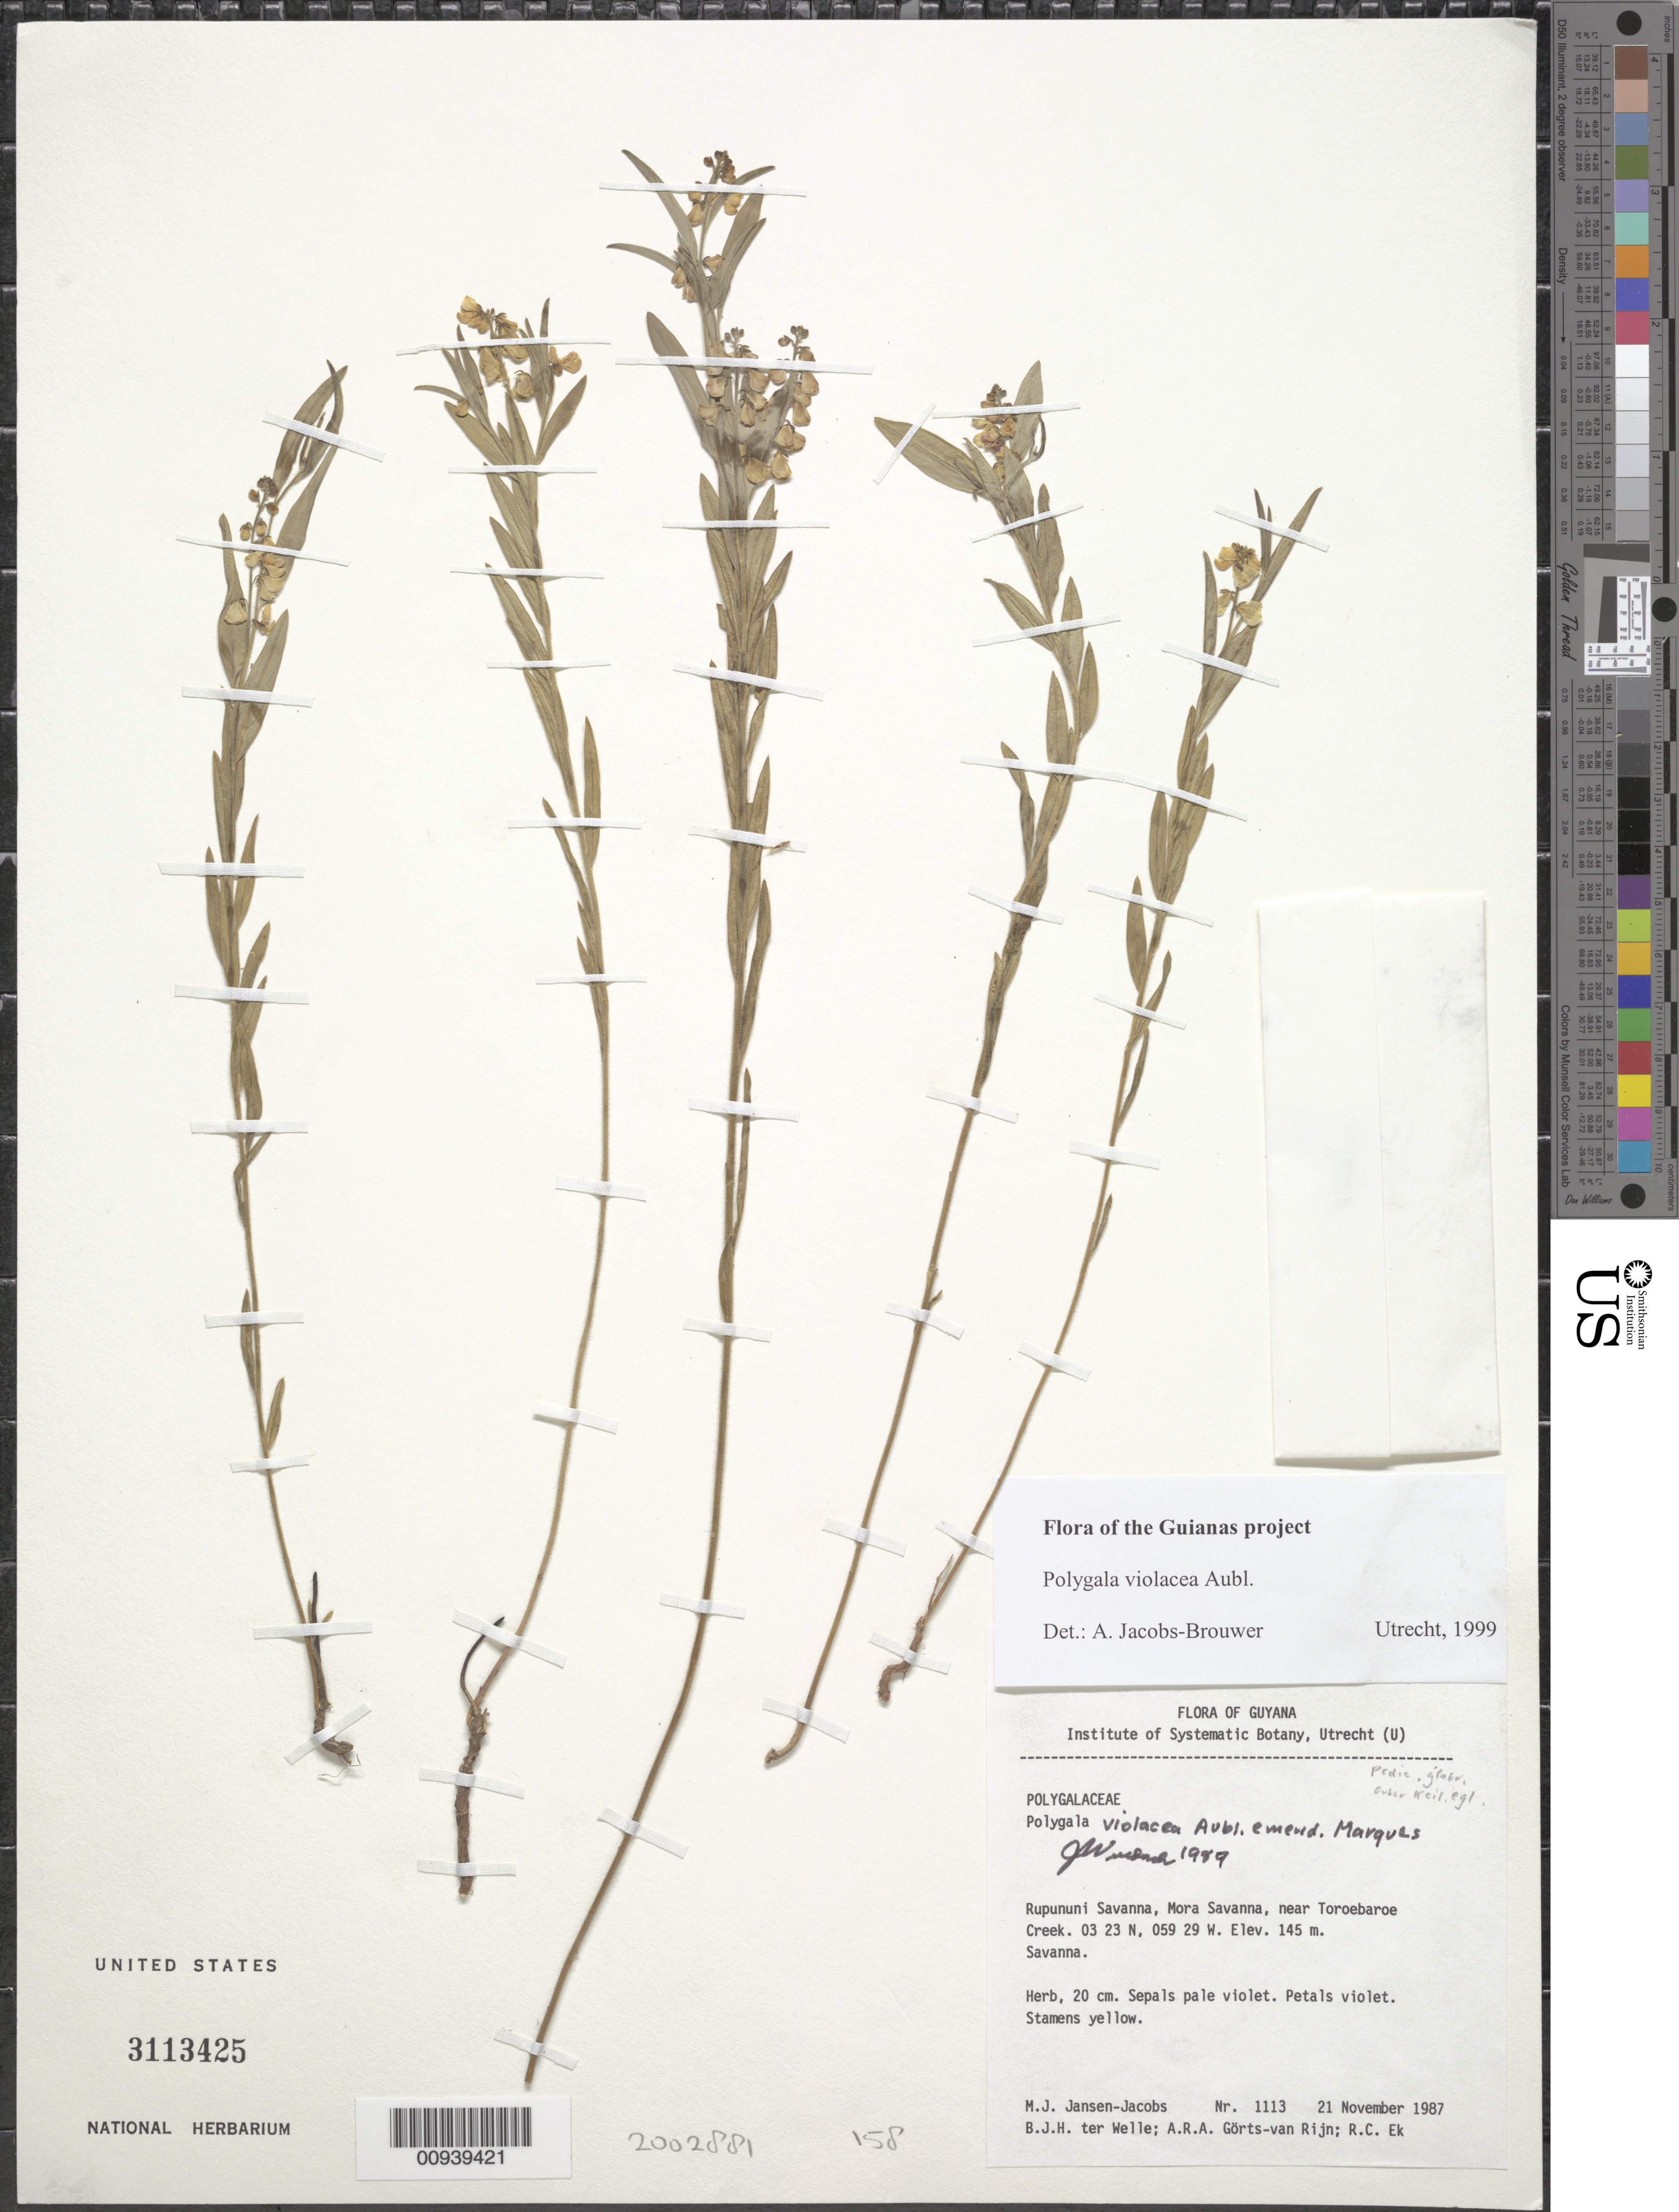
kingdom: Plantae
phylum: Tracheophyta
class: Magnoliopsida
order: Fabales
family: Polygalaceae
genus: Asemeia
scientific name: Asemeia violacea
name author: (Aubl.) J.F.B. Pastore & J.R. Abbott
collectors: M. J. Jansen-Jacobs, B. Welle, A. .R. A. Görts-van Rijn & R. C. Ek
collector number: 1113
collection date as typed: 21-Nov-87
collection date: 1987-11-21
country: Guyana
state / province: U. Takutu-U. Essequibo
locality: Rupununi Savanna, Mora Savanna, near Toroebaroe Creek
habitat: Savanna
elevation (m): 145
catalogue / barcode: US 3113425